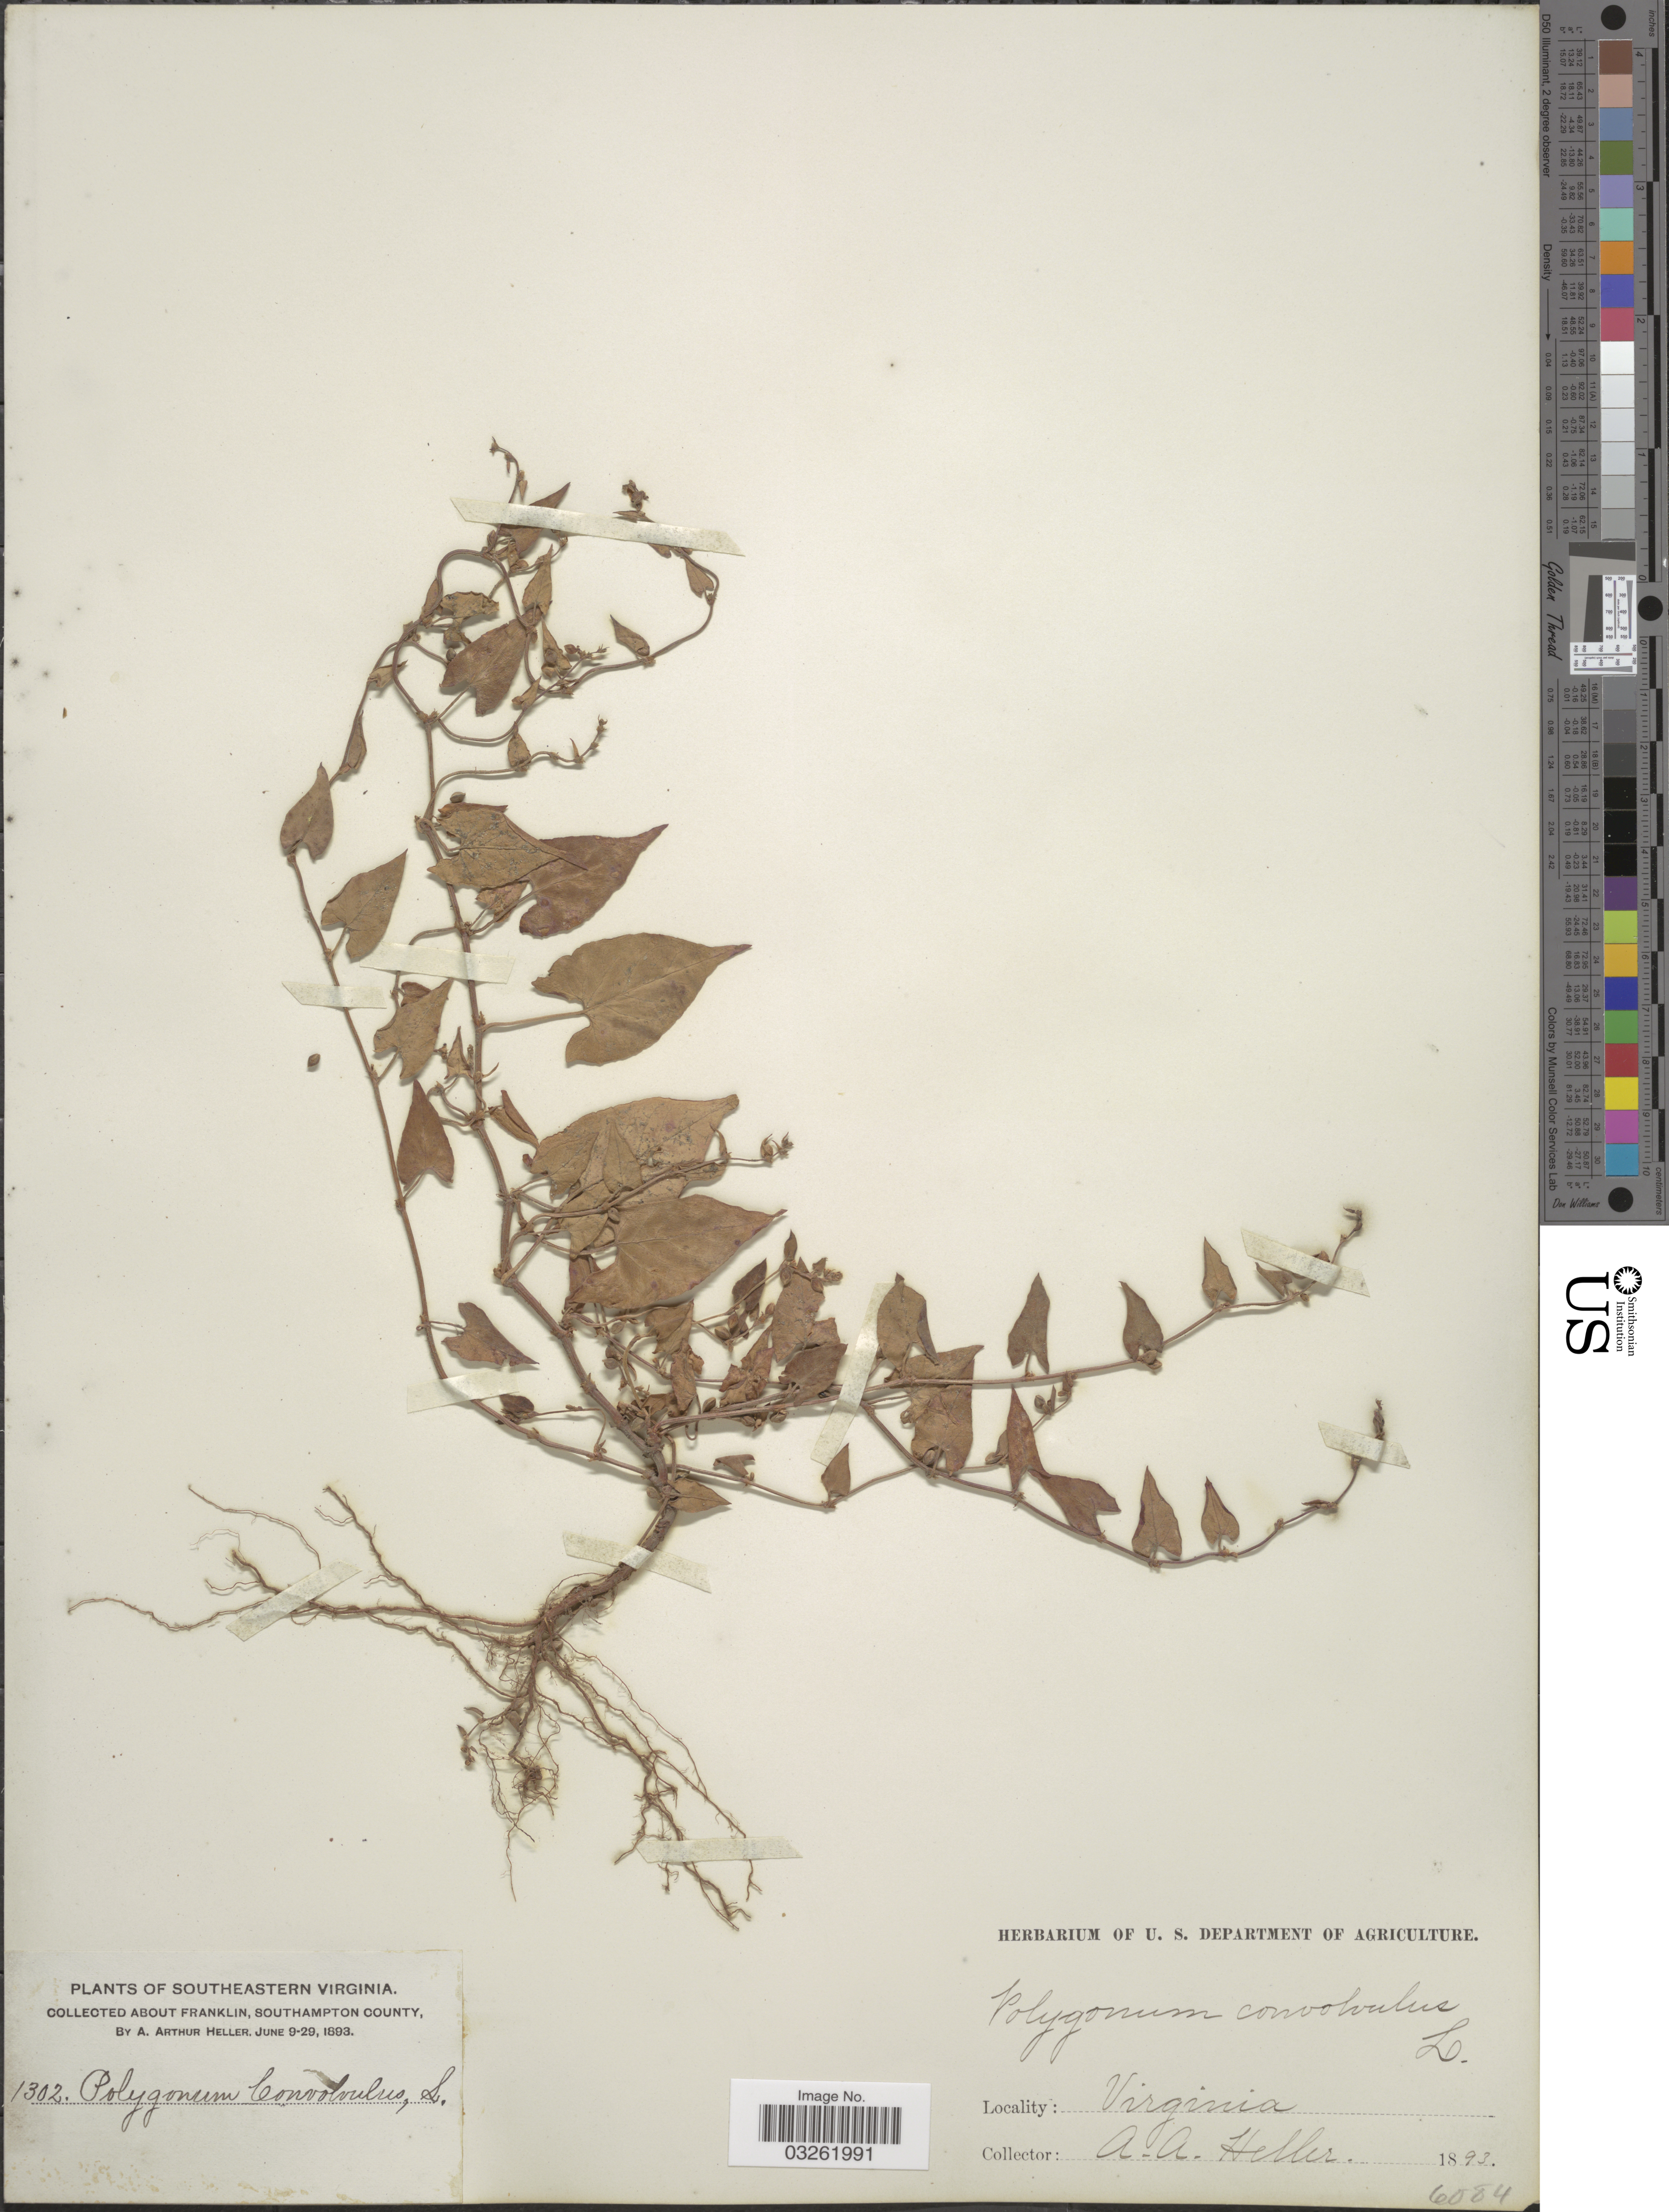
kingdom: Plantae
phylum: Tracheophyta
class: Magnoliopsida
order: Caryophyllales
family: Polygonaceae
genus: Fallopia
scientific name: Fallopia convolvulus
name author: (L.) Á. Löve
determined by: Strong, M. T., (US), Smithsonian Institution - National Museum of Natural History (UNITED STATES)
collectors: A. A. Heller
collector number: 1302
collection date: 1893-06-09/1893-06-29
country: United States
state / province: Virginia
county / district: Southampton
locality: Southeastern Virginia. Collected about Franklin, Southampton County.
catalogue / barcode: US 103069